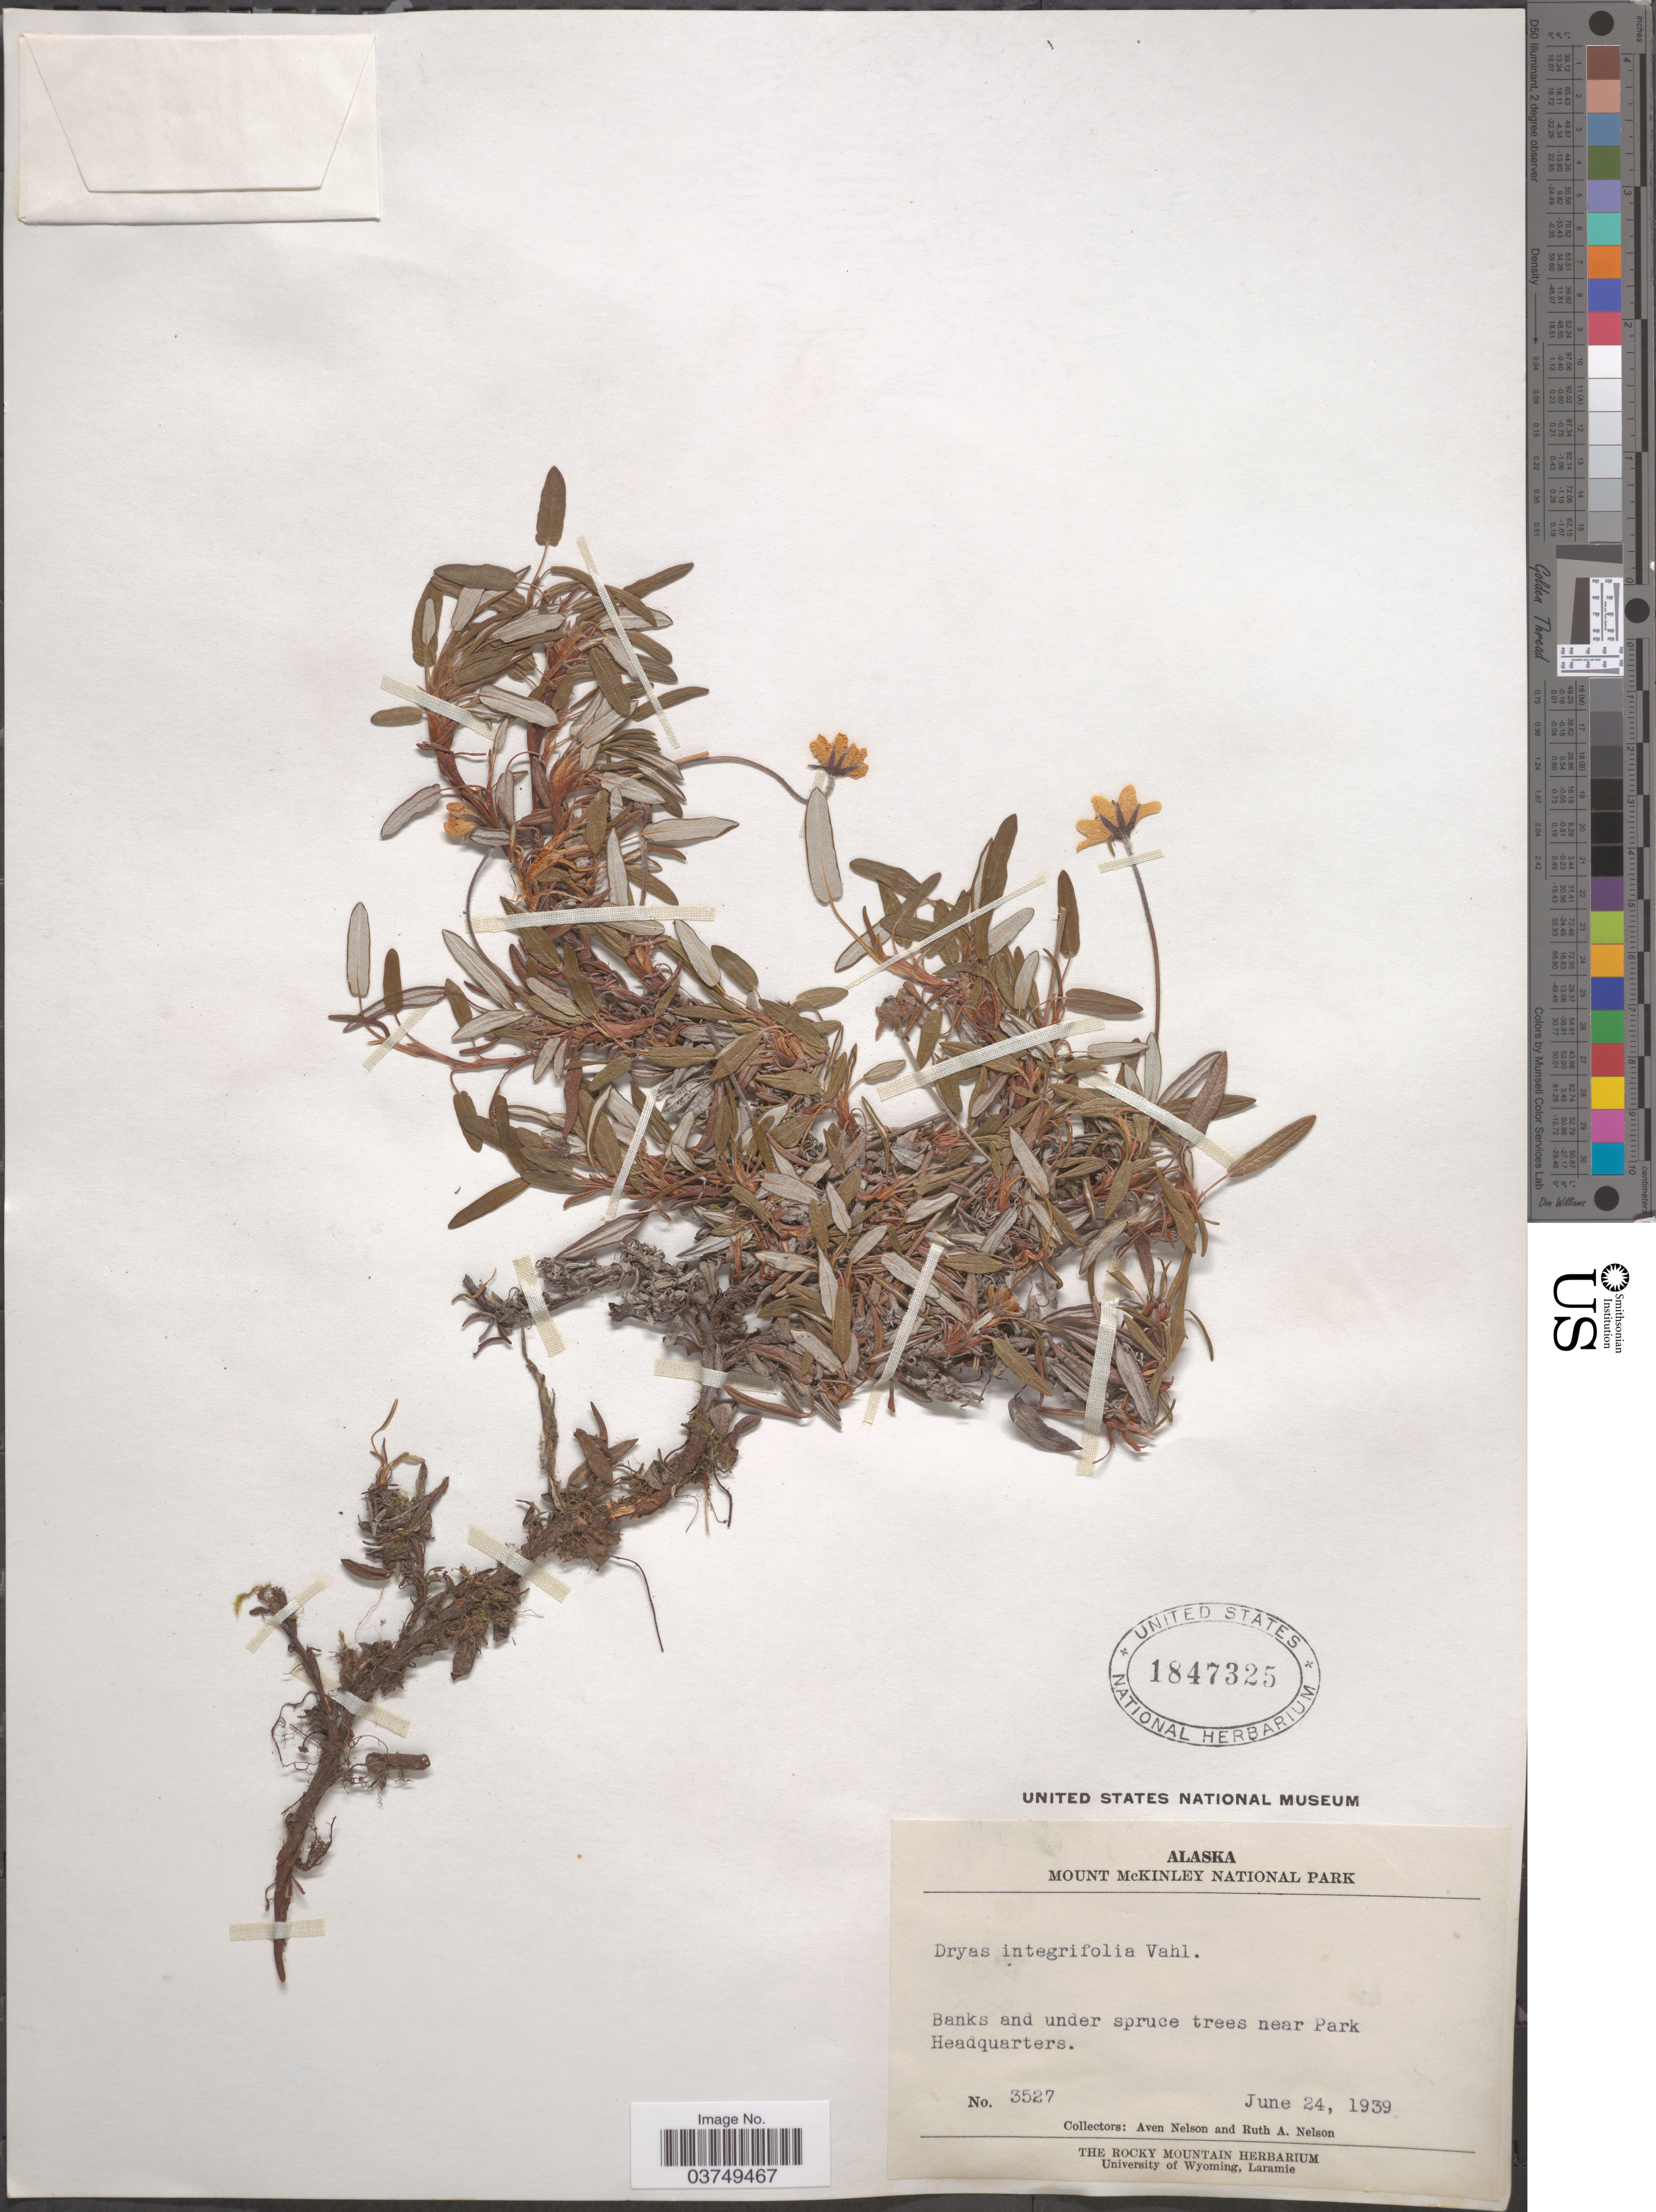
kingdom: Plantae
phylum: Tracheophyta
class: Magnoliopsida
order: Rosales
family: Rosaceae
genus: Dryas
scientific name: Dryas integrifolia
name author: Vahl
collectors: A. Nelson & R. A. Nelson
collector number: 3527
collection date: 1939-06-24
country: United States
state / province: Alaska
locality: Mount McKinley National Park. Banks and under spruce trees near Park Headquarters.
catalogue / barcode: US 1847325